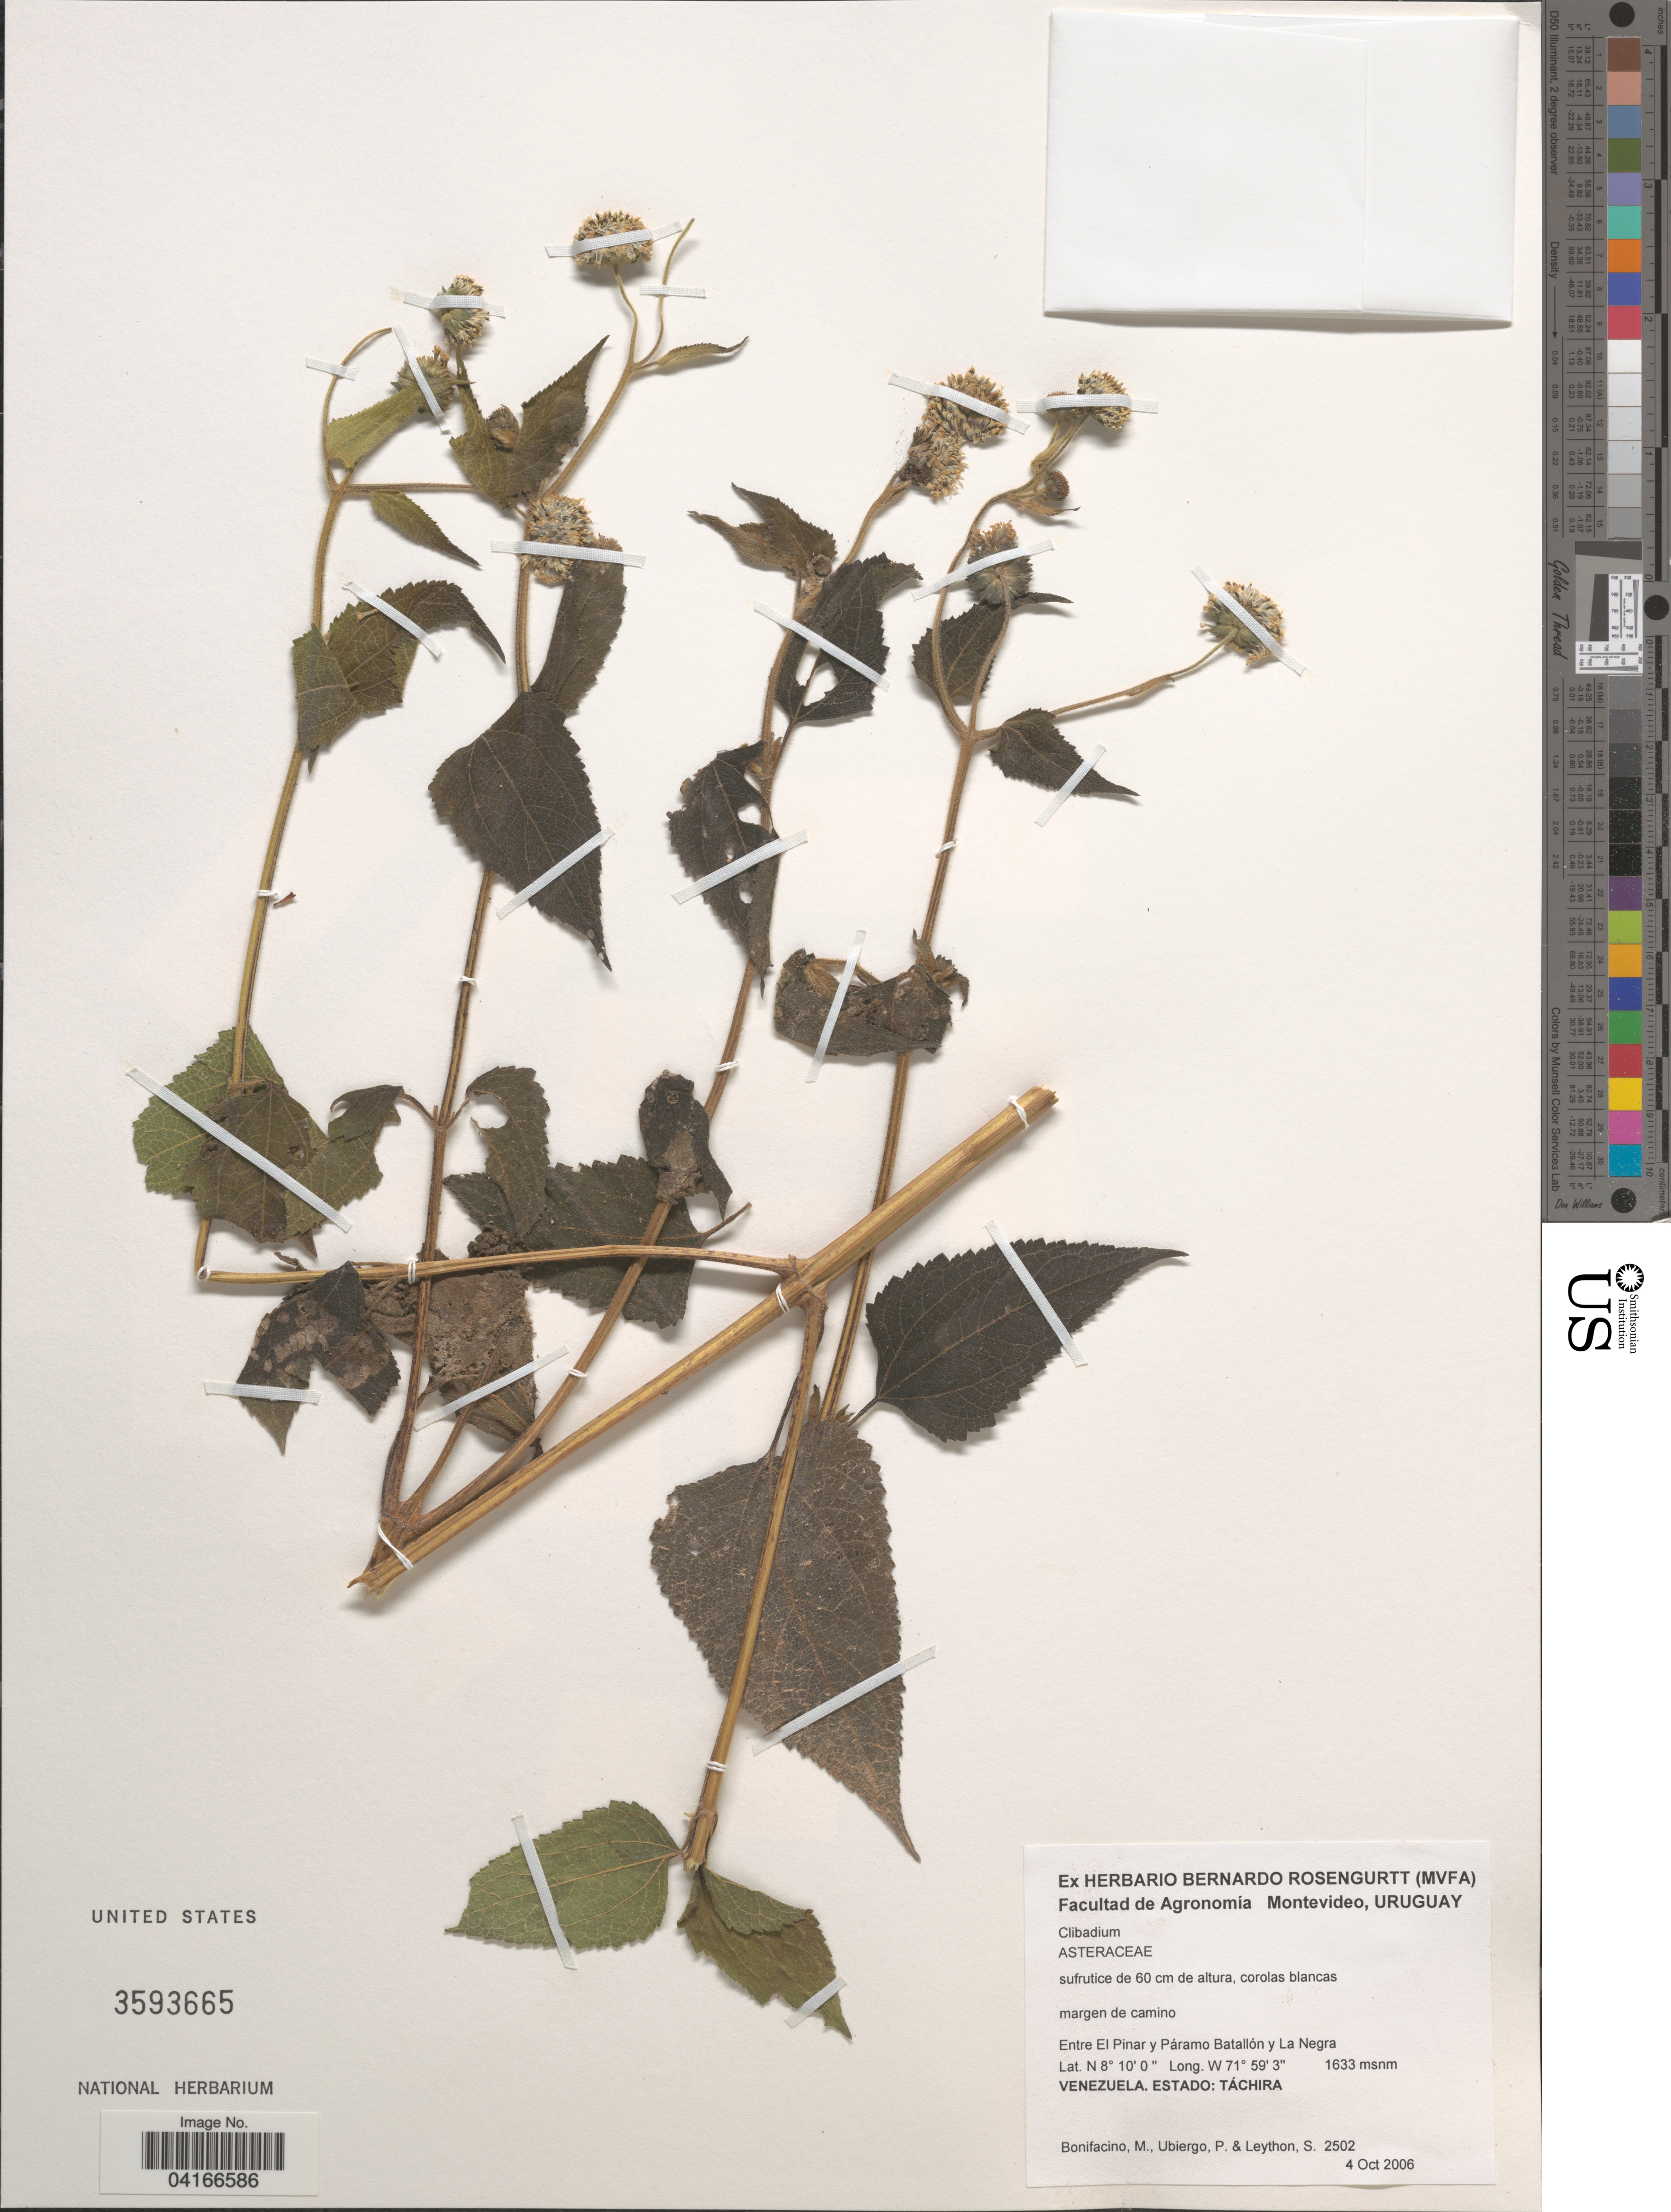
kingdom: Plantae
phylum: Tracheophyta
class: Magnoliopsida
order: Asterales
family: Asteraceae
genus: Clibadium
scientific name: Clibadium sp.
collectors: M. Bonifacino, P. Ubiergo & S. Leython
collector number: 2502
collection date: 2006-10-04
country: Venezuela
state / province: Tachira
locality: Entre El Pinar y Páramo Batallón y La Negra.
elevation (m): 1633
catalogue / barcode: US 3593665